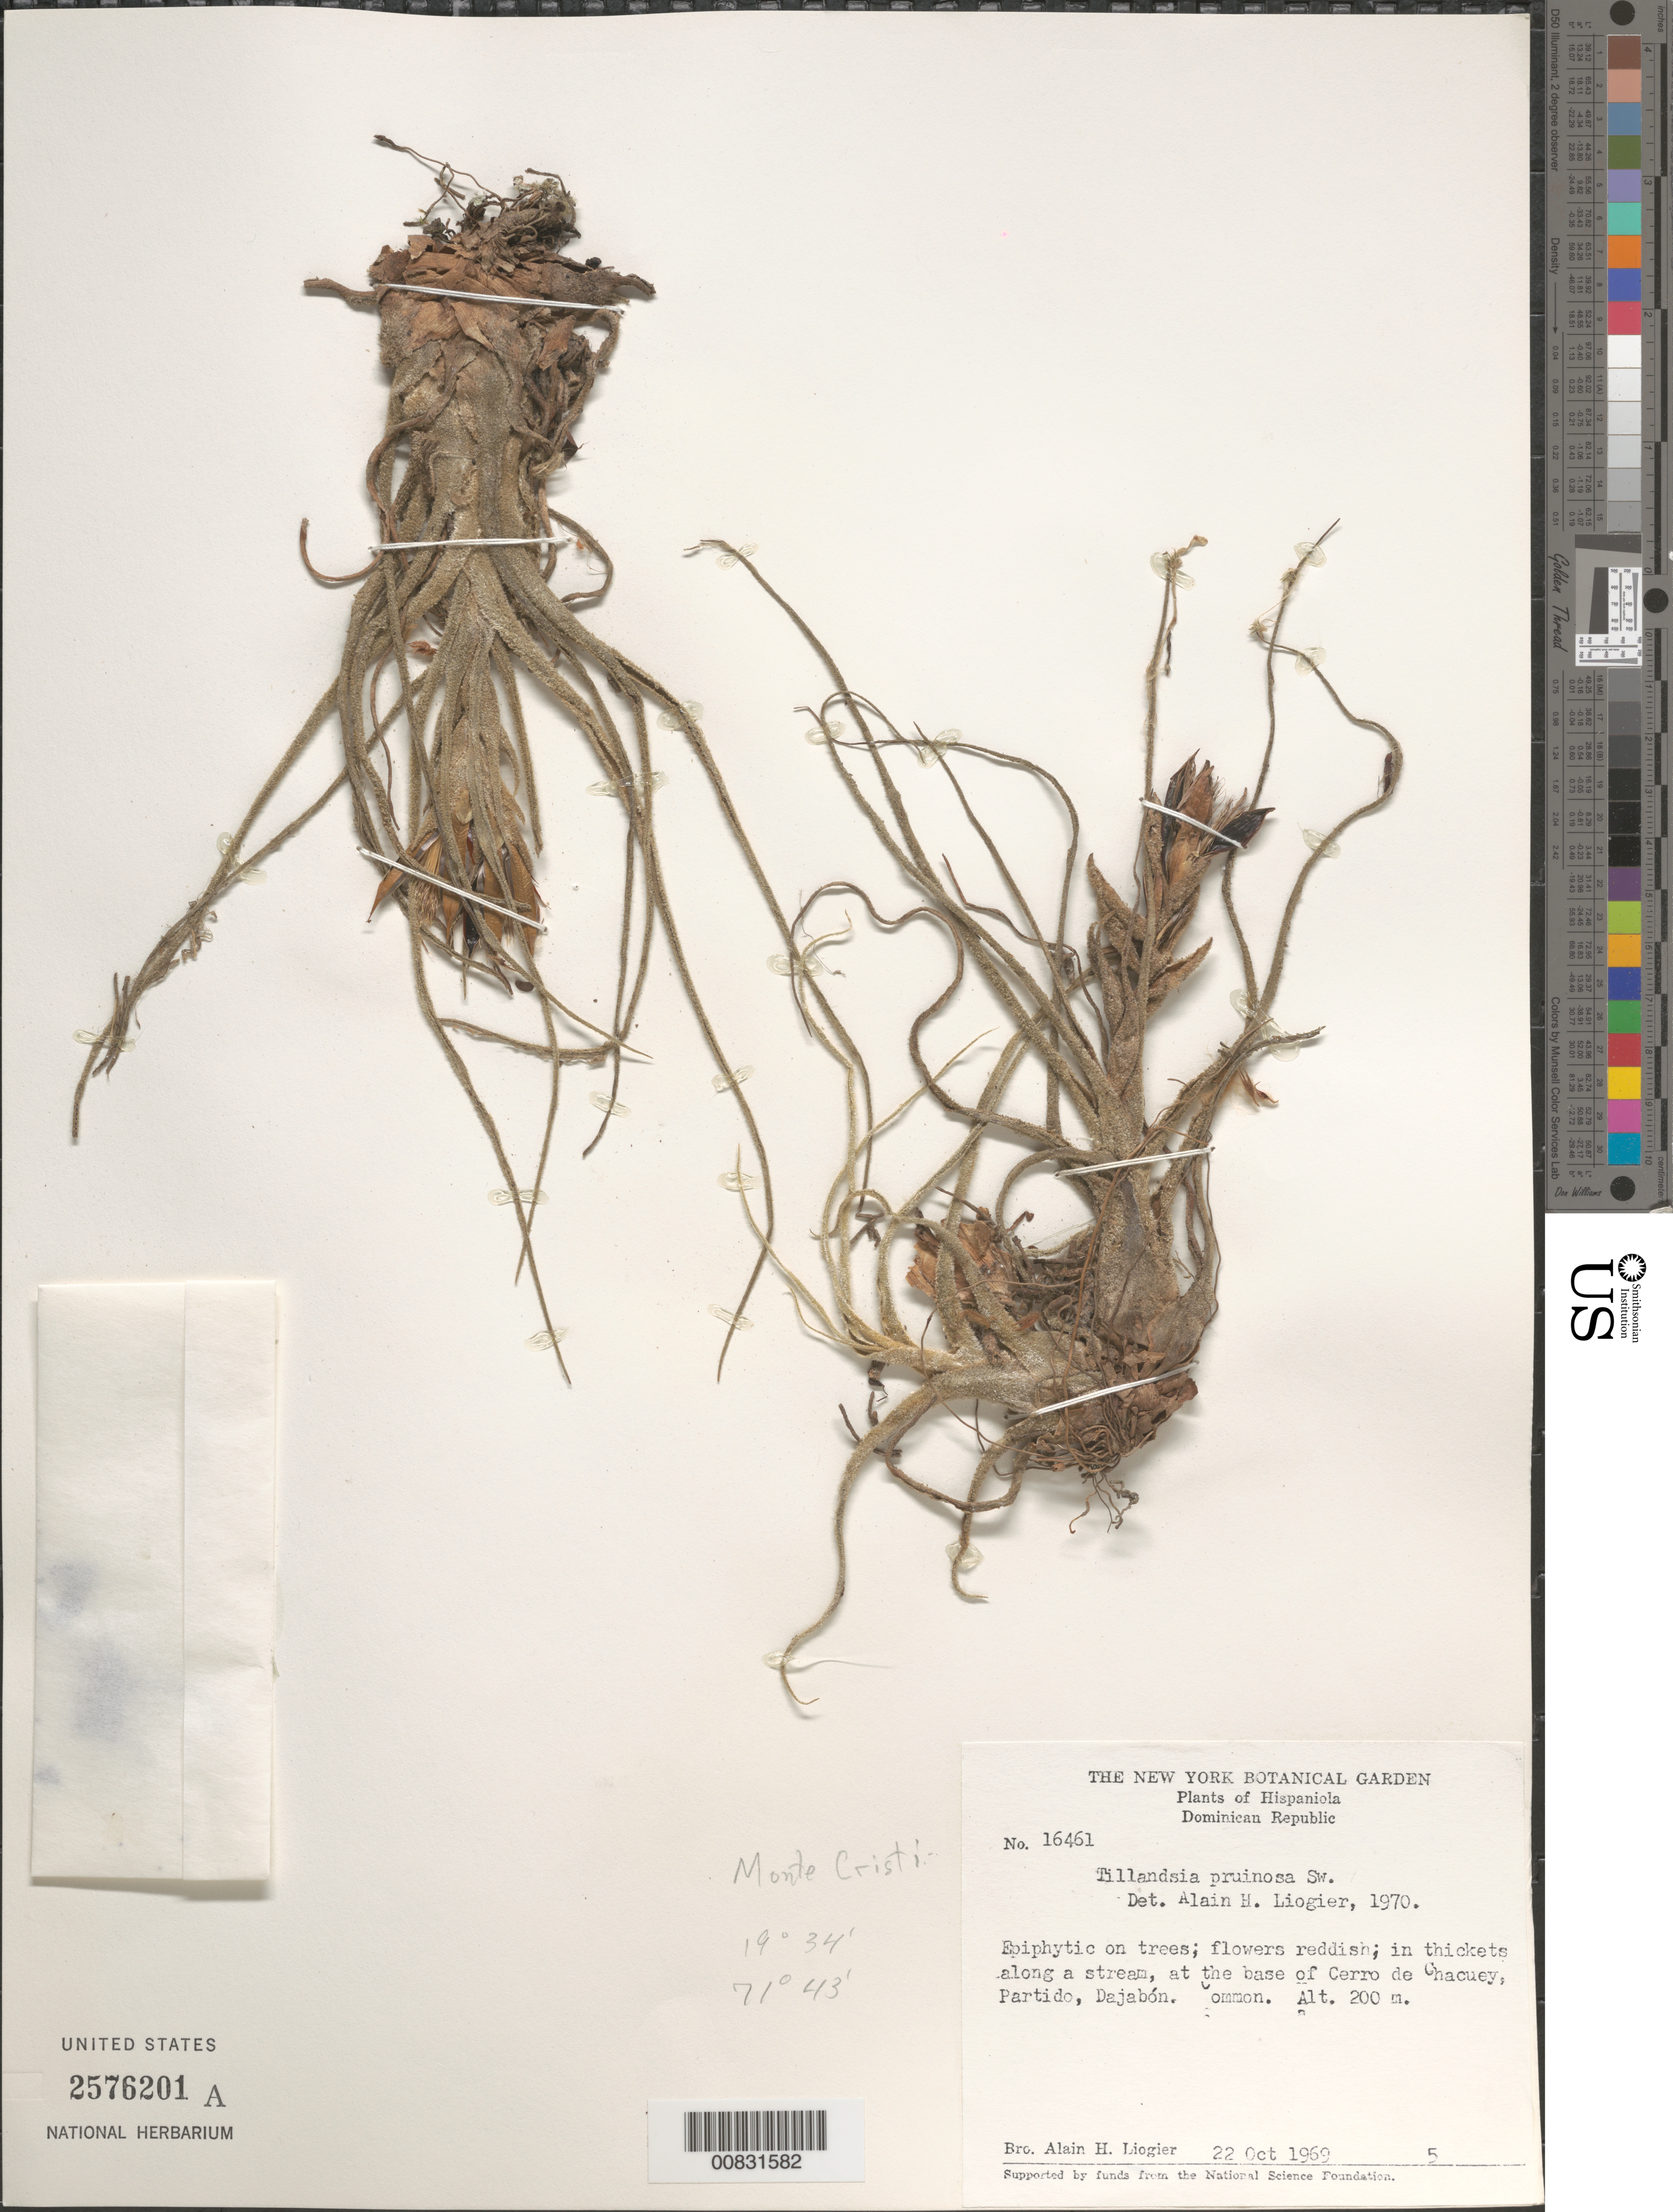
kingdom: Plantae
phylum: Tracheophyta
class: Liliopsida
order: Poales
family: Bromeliaceae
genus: Tillandsia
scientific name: Tillandsia pruinosa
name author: Sw.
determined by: Liogier, Alain H.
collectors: A. H. Liogier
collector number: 16461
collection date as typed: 22 Oct 1969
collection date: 1969-10-22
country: Dominican Republic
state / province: Monte Cristi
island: Hispaniola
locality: Along a stream, at base of Cerro de Chacuey, Partido, Dajabón.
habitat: On trees. In thickets along stream.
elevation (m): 200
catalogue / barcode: US 2576201A